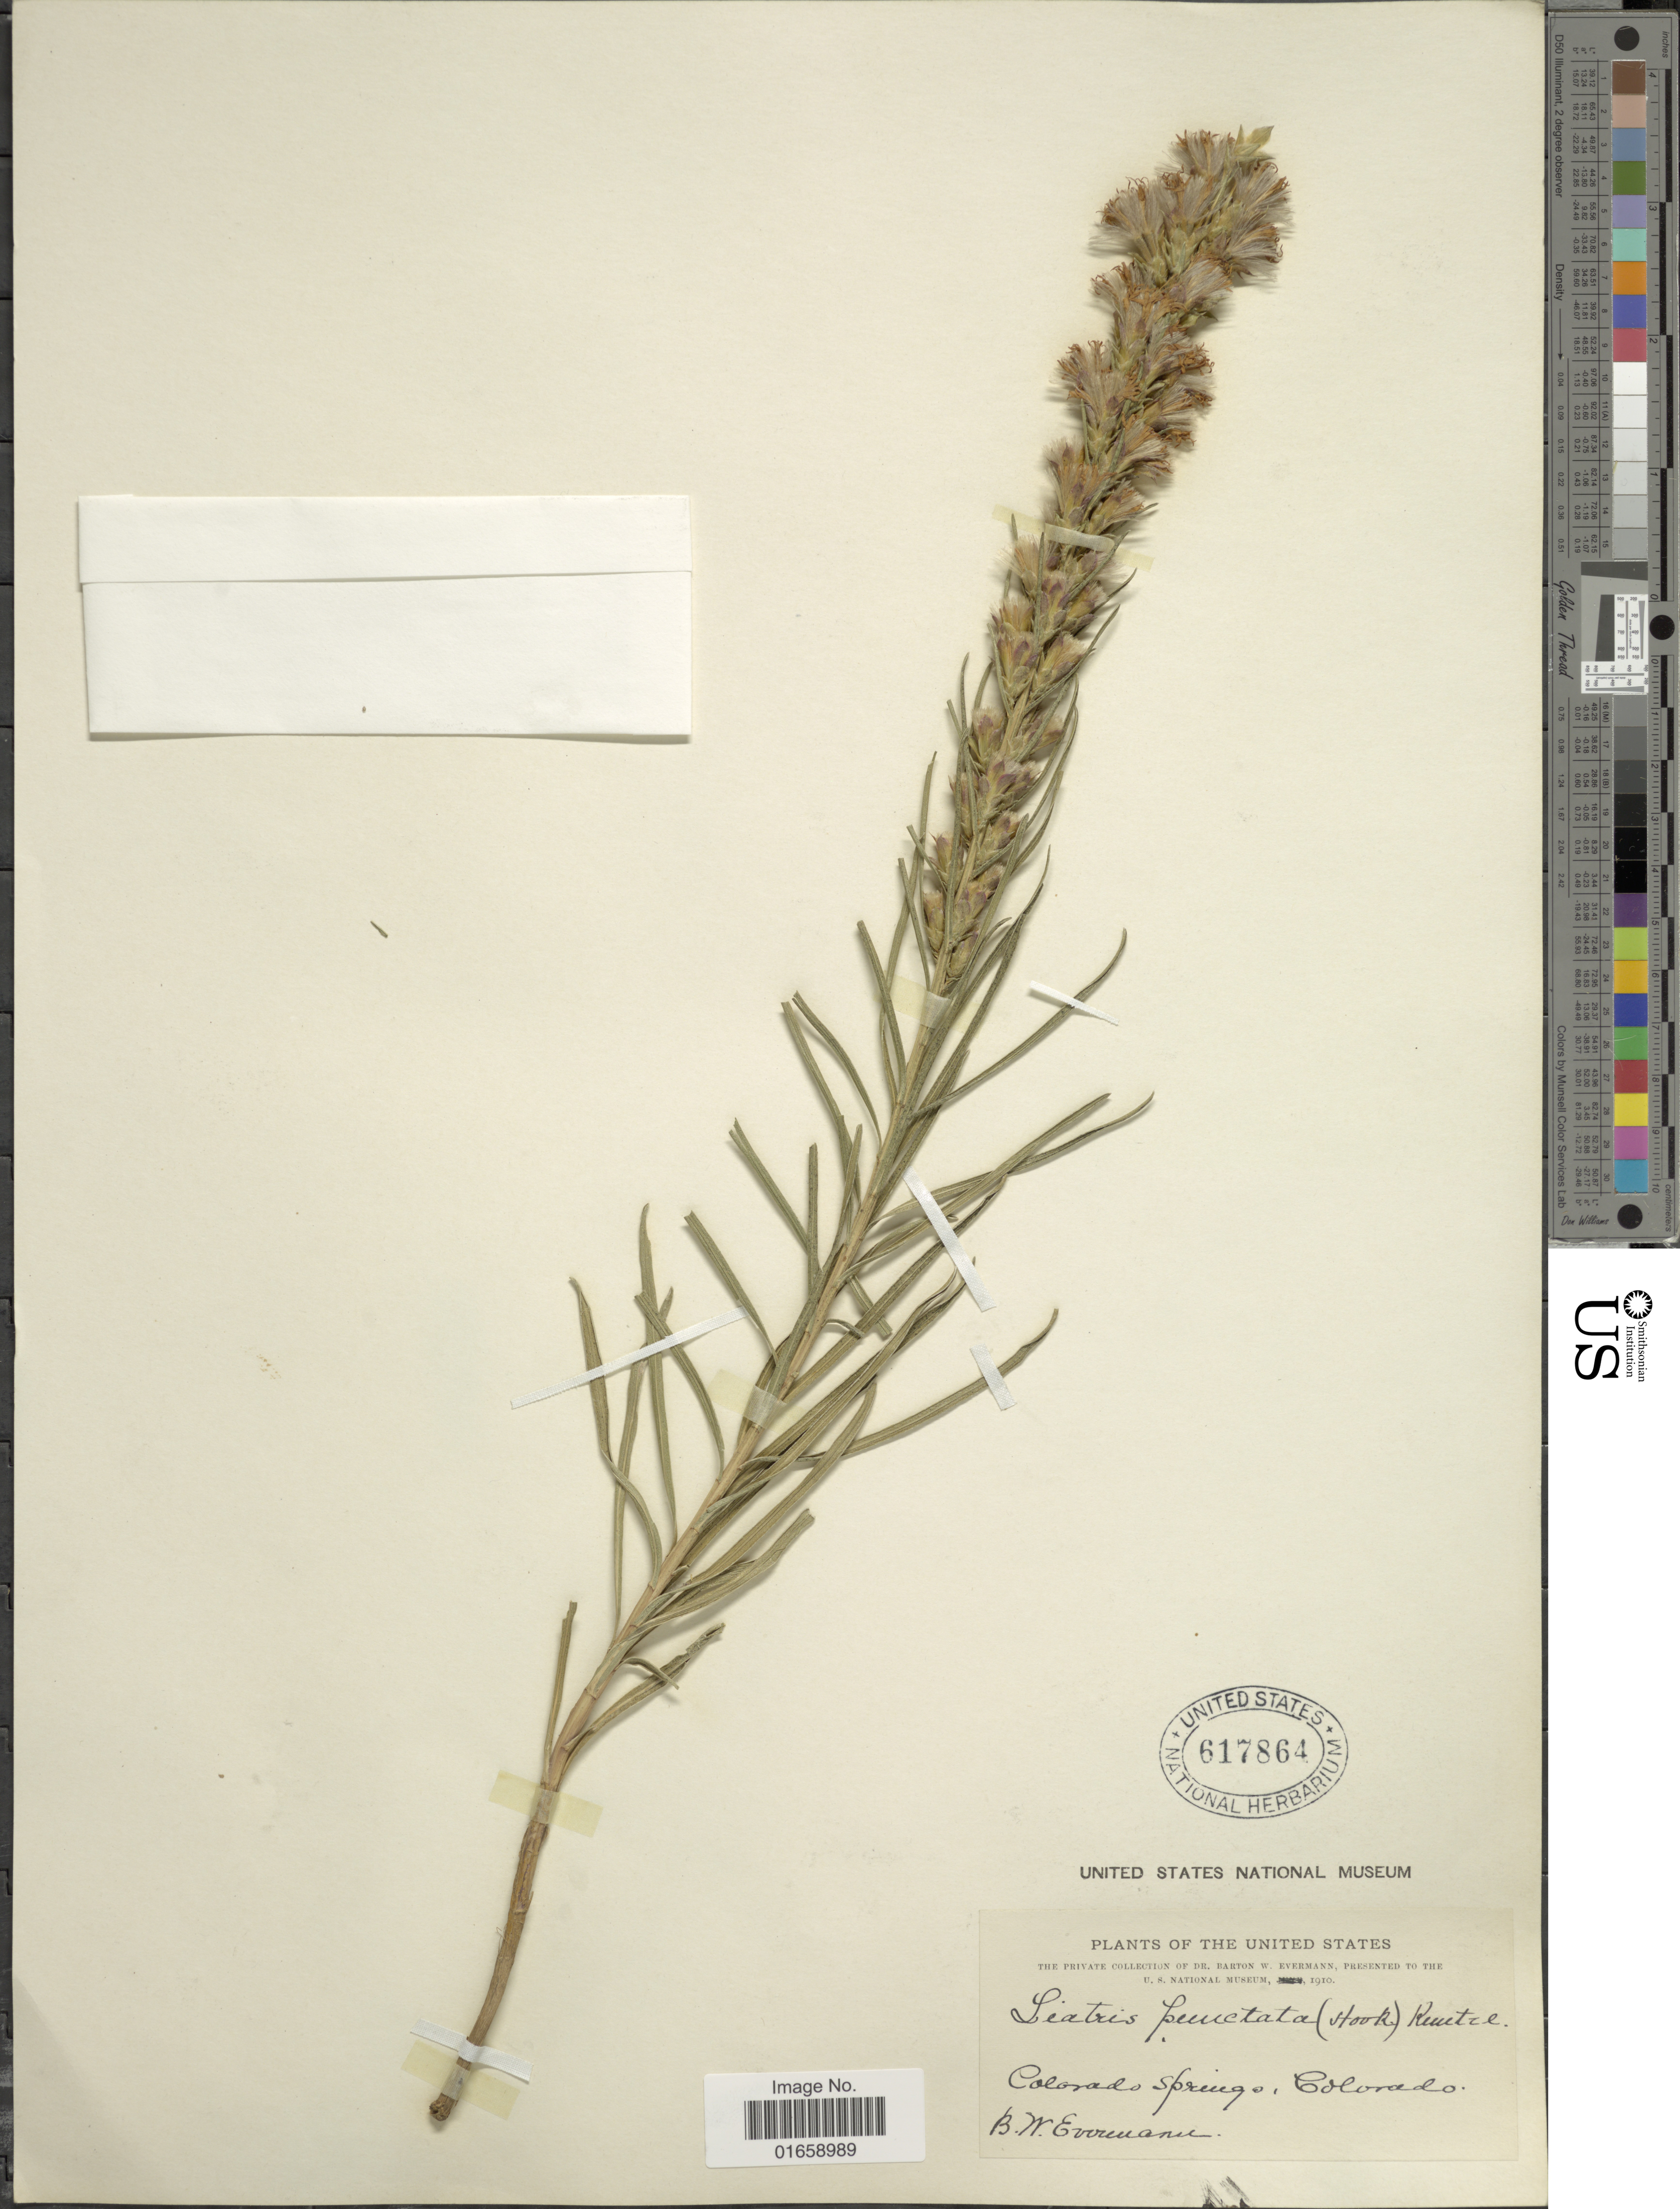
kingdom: Plantae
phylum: Tracheophyta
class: Magnoliopsida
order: Asterales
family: Asteraceae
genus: Liatris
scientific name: Liatris punctata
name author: Hook.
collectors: B. W. Evermann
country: United States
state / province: Colorado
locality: Colorado Springs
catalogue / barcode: US 617864